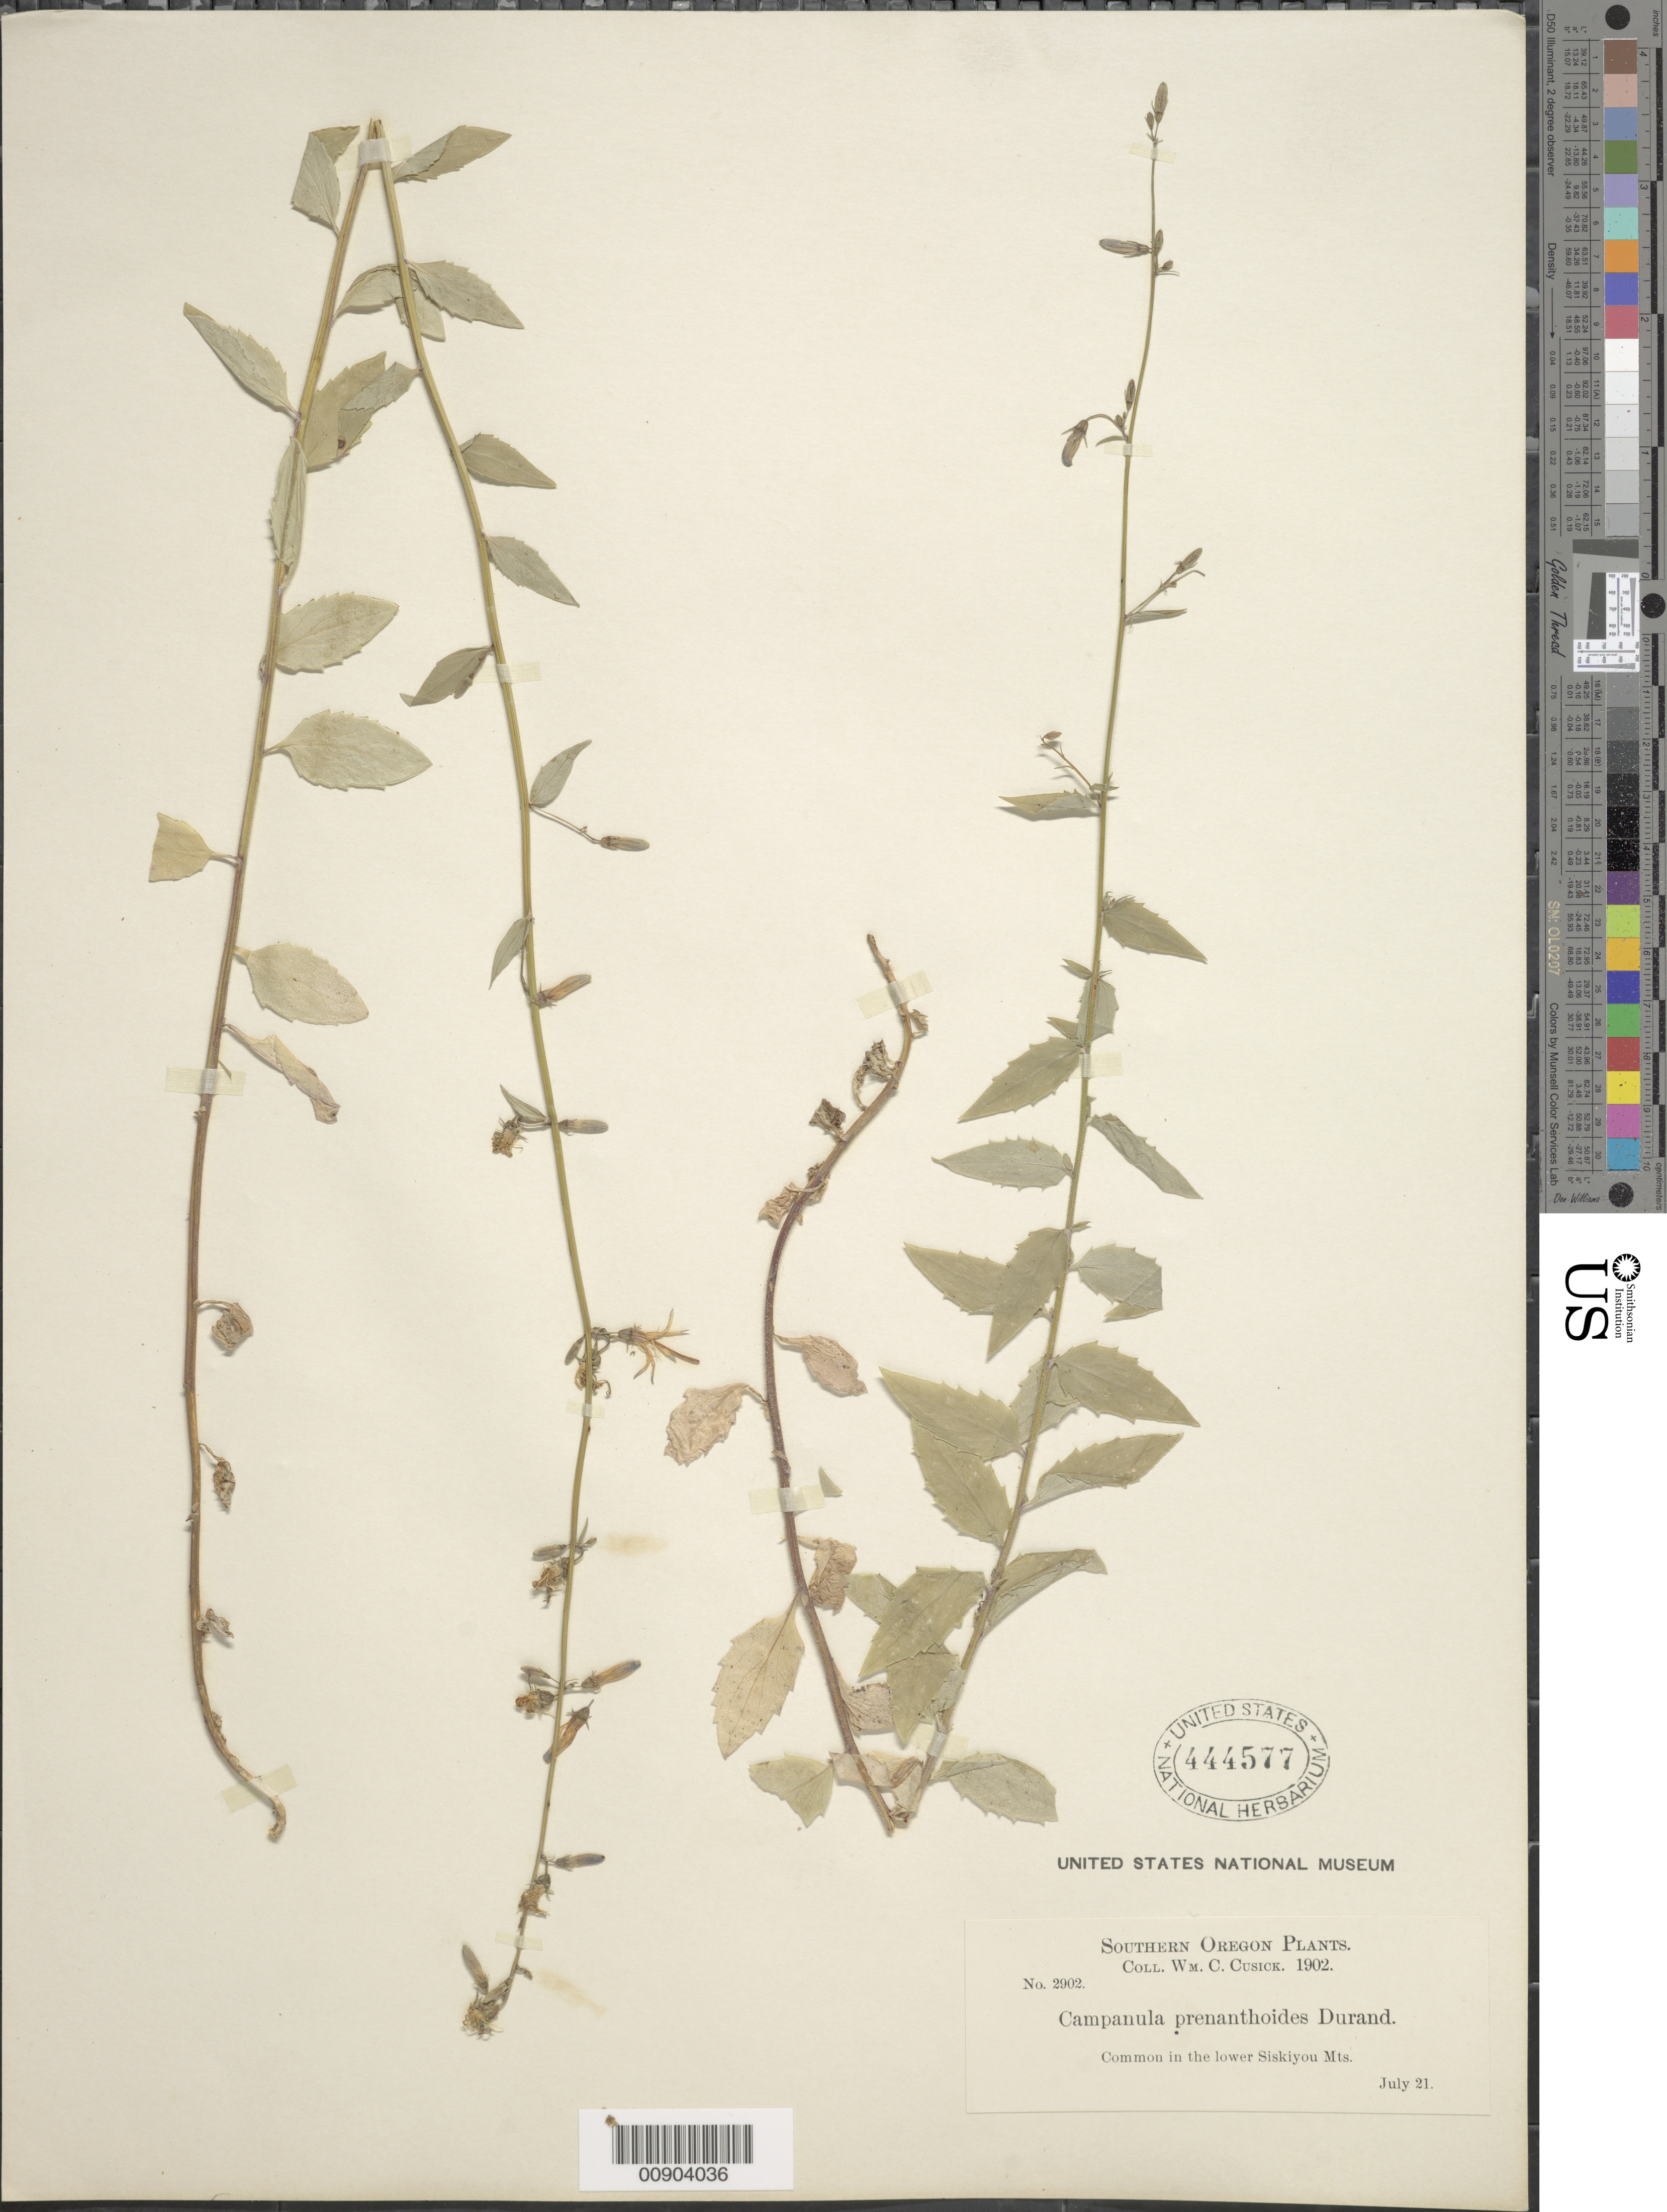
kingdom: Plantae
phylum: Tracheophyta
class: Magnoliopsida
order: Asterales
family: Campanulaceae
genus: Campanula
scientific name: Campanula prenanthoides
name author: Durand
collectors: W. C. Cusick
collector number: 2902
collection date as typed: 21 Jul 1902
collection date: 1902-07-21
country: United States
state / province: Oregon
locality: In the lower Siskiyou Mts.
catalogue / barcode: US 444577